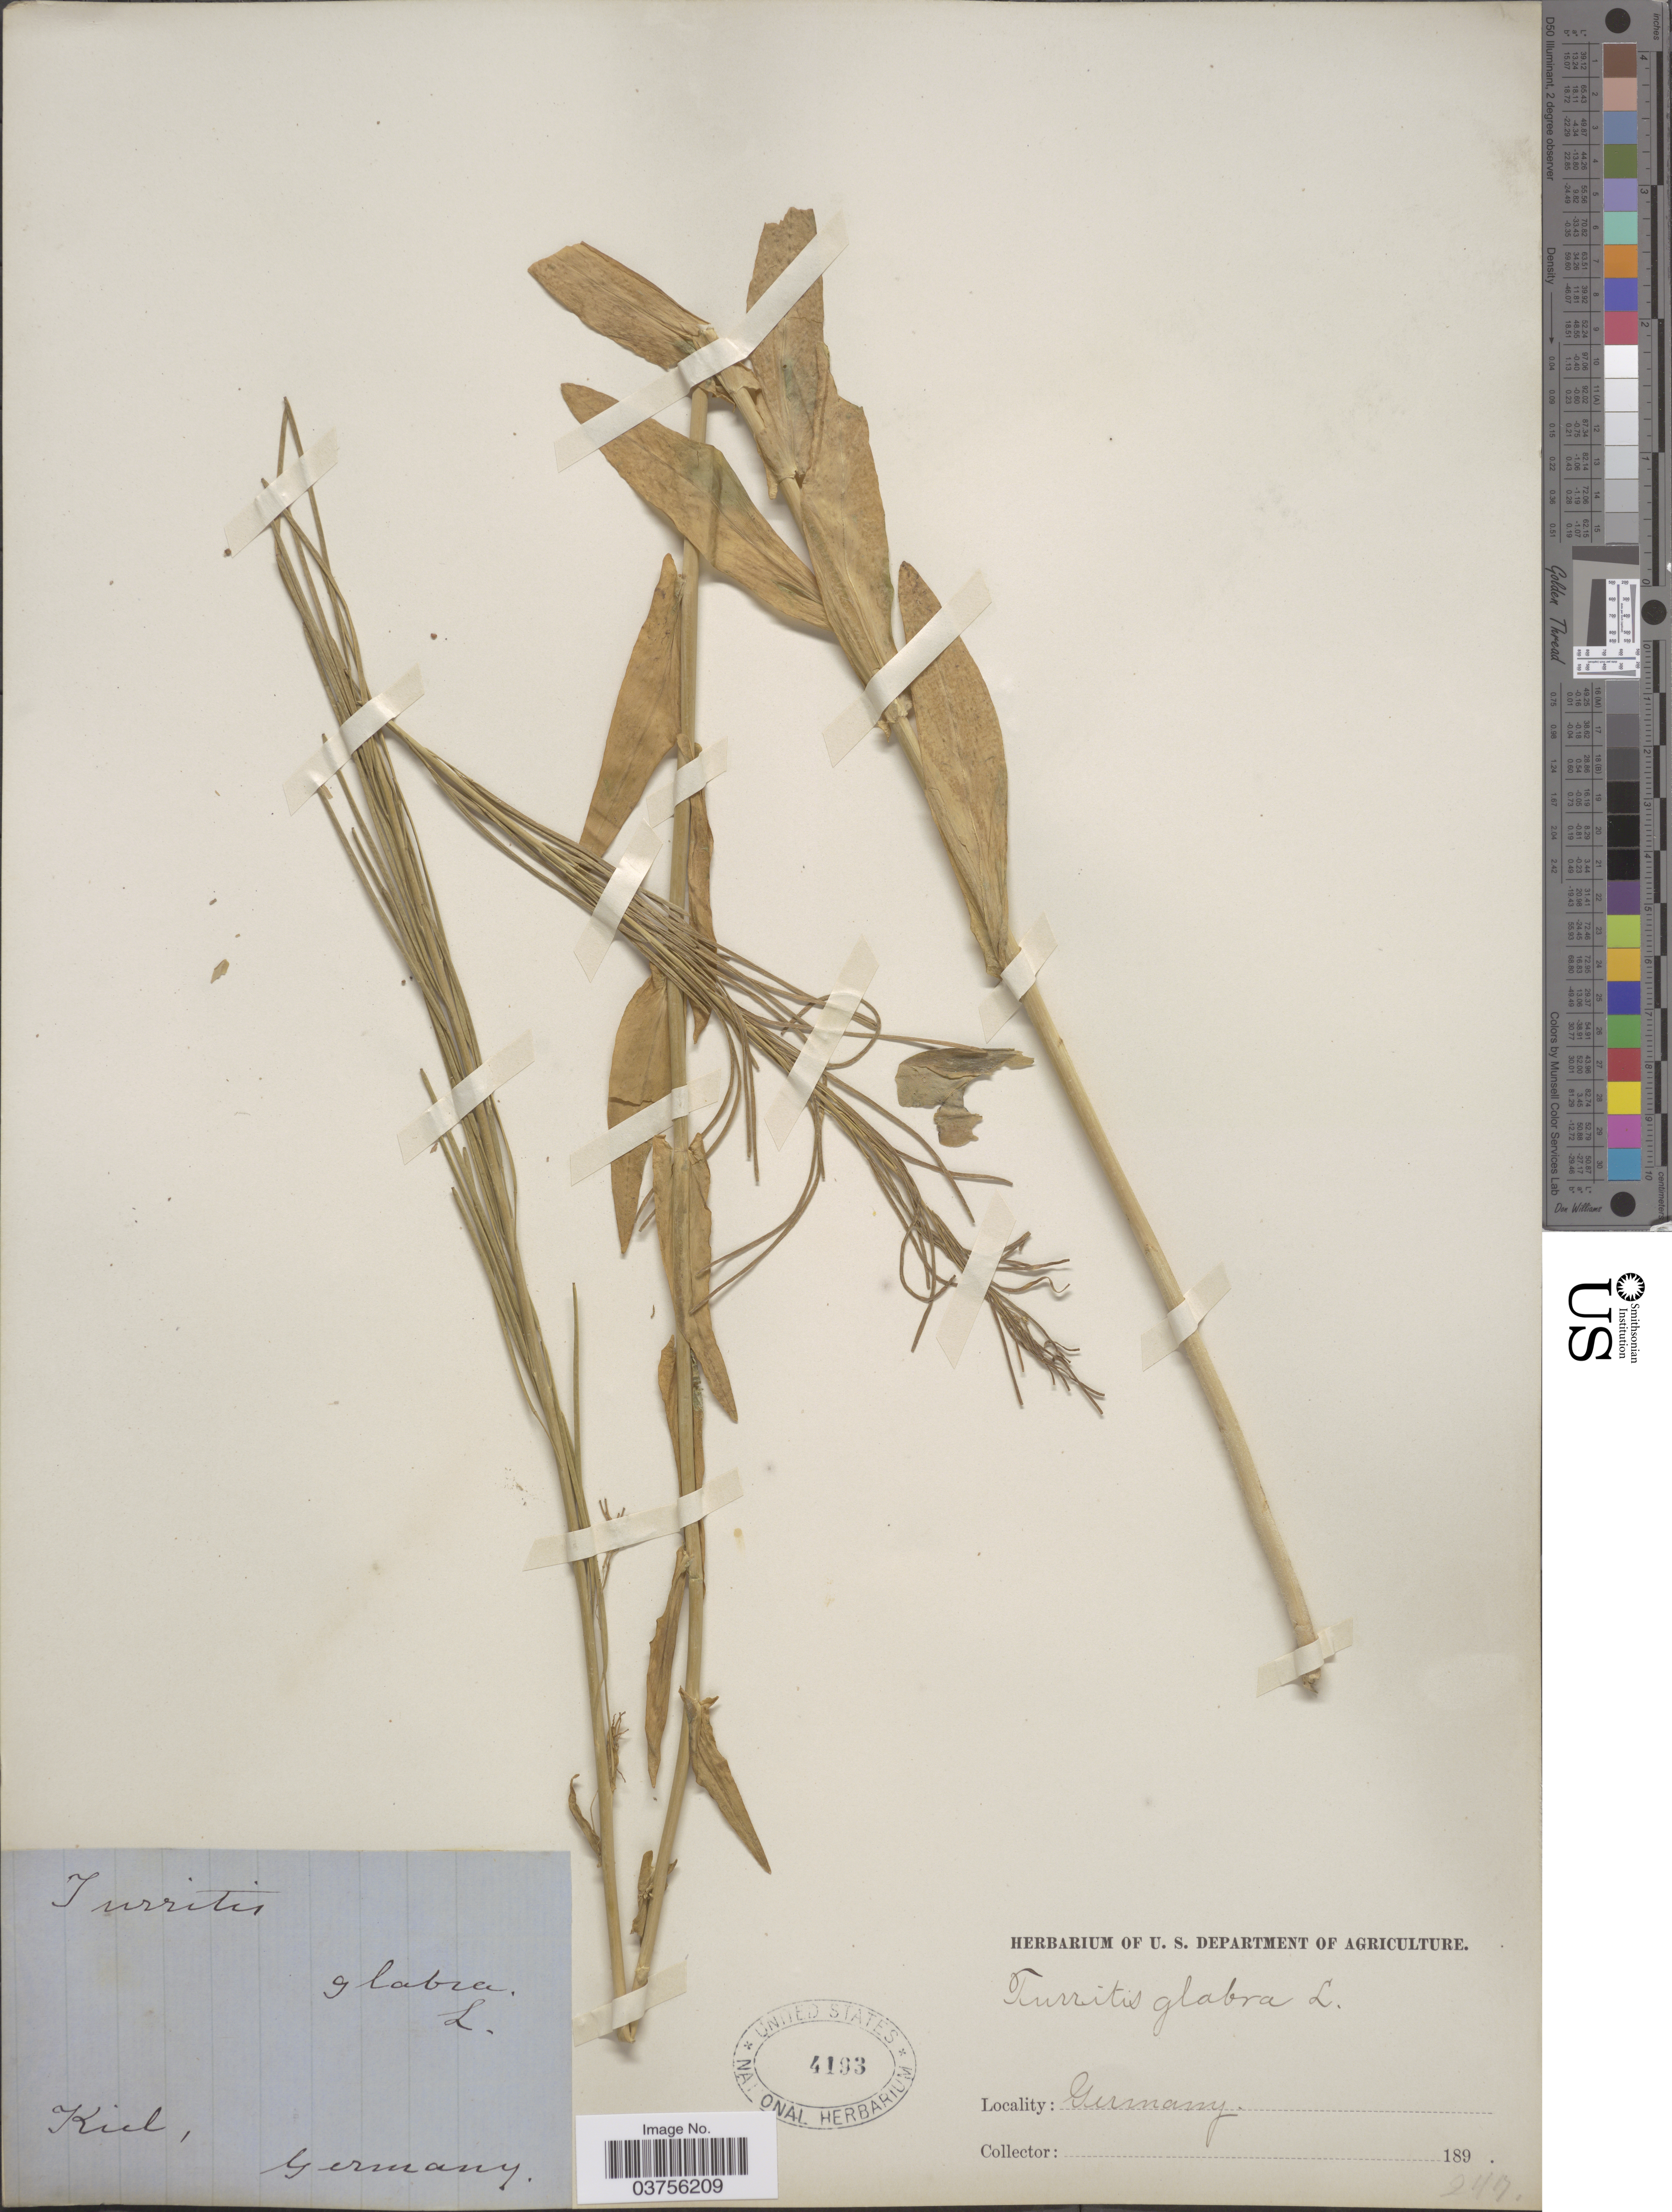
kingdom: Plantae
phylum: Tracheophyta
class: Magnoliopsida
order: Brassicales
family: Brassicaceae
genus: Turritis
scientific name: Turritis glabra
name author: L.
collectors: Facchini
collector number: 247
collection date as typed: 189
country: Germany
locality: Kiel.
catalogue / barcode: US 4193